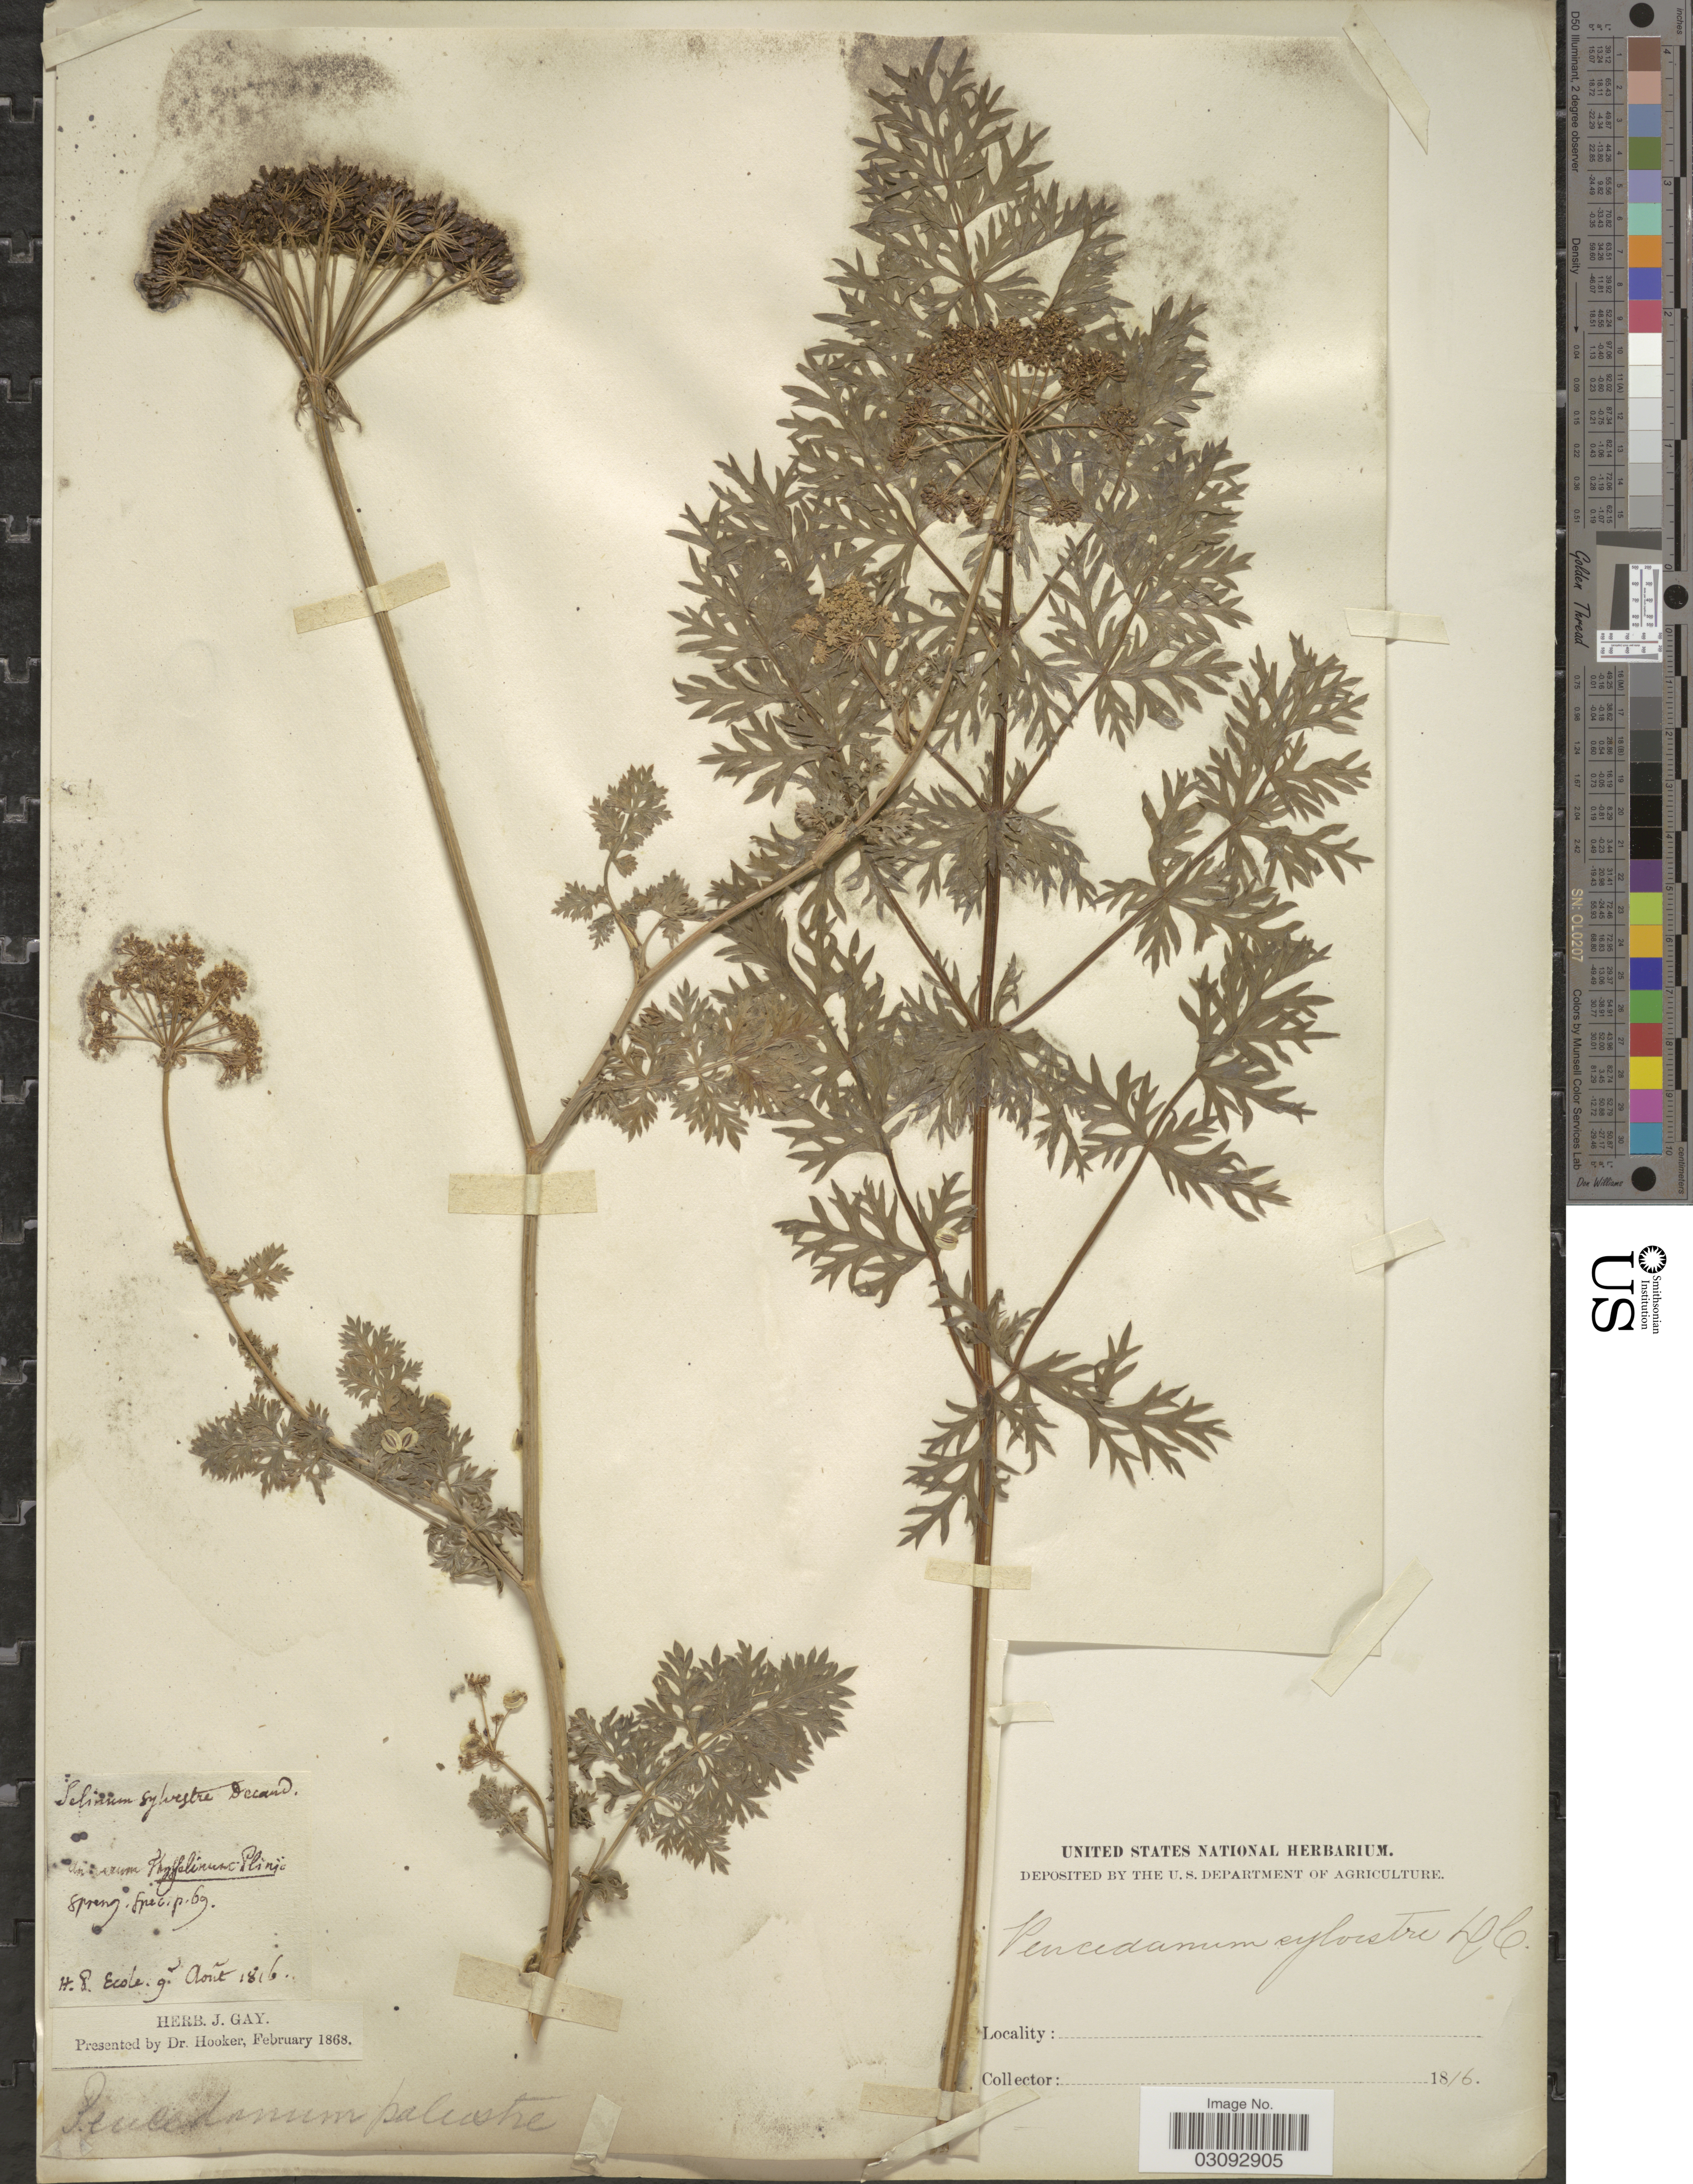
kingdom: Plantae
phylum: Tracheophyta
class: Magnoliopsida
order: Apiales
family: Apiaceae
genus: Peucedanum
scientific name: Peucedanum sylvestre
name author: DC.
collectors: ex herb. J. Gay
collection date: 1816-08